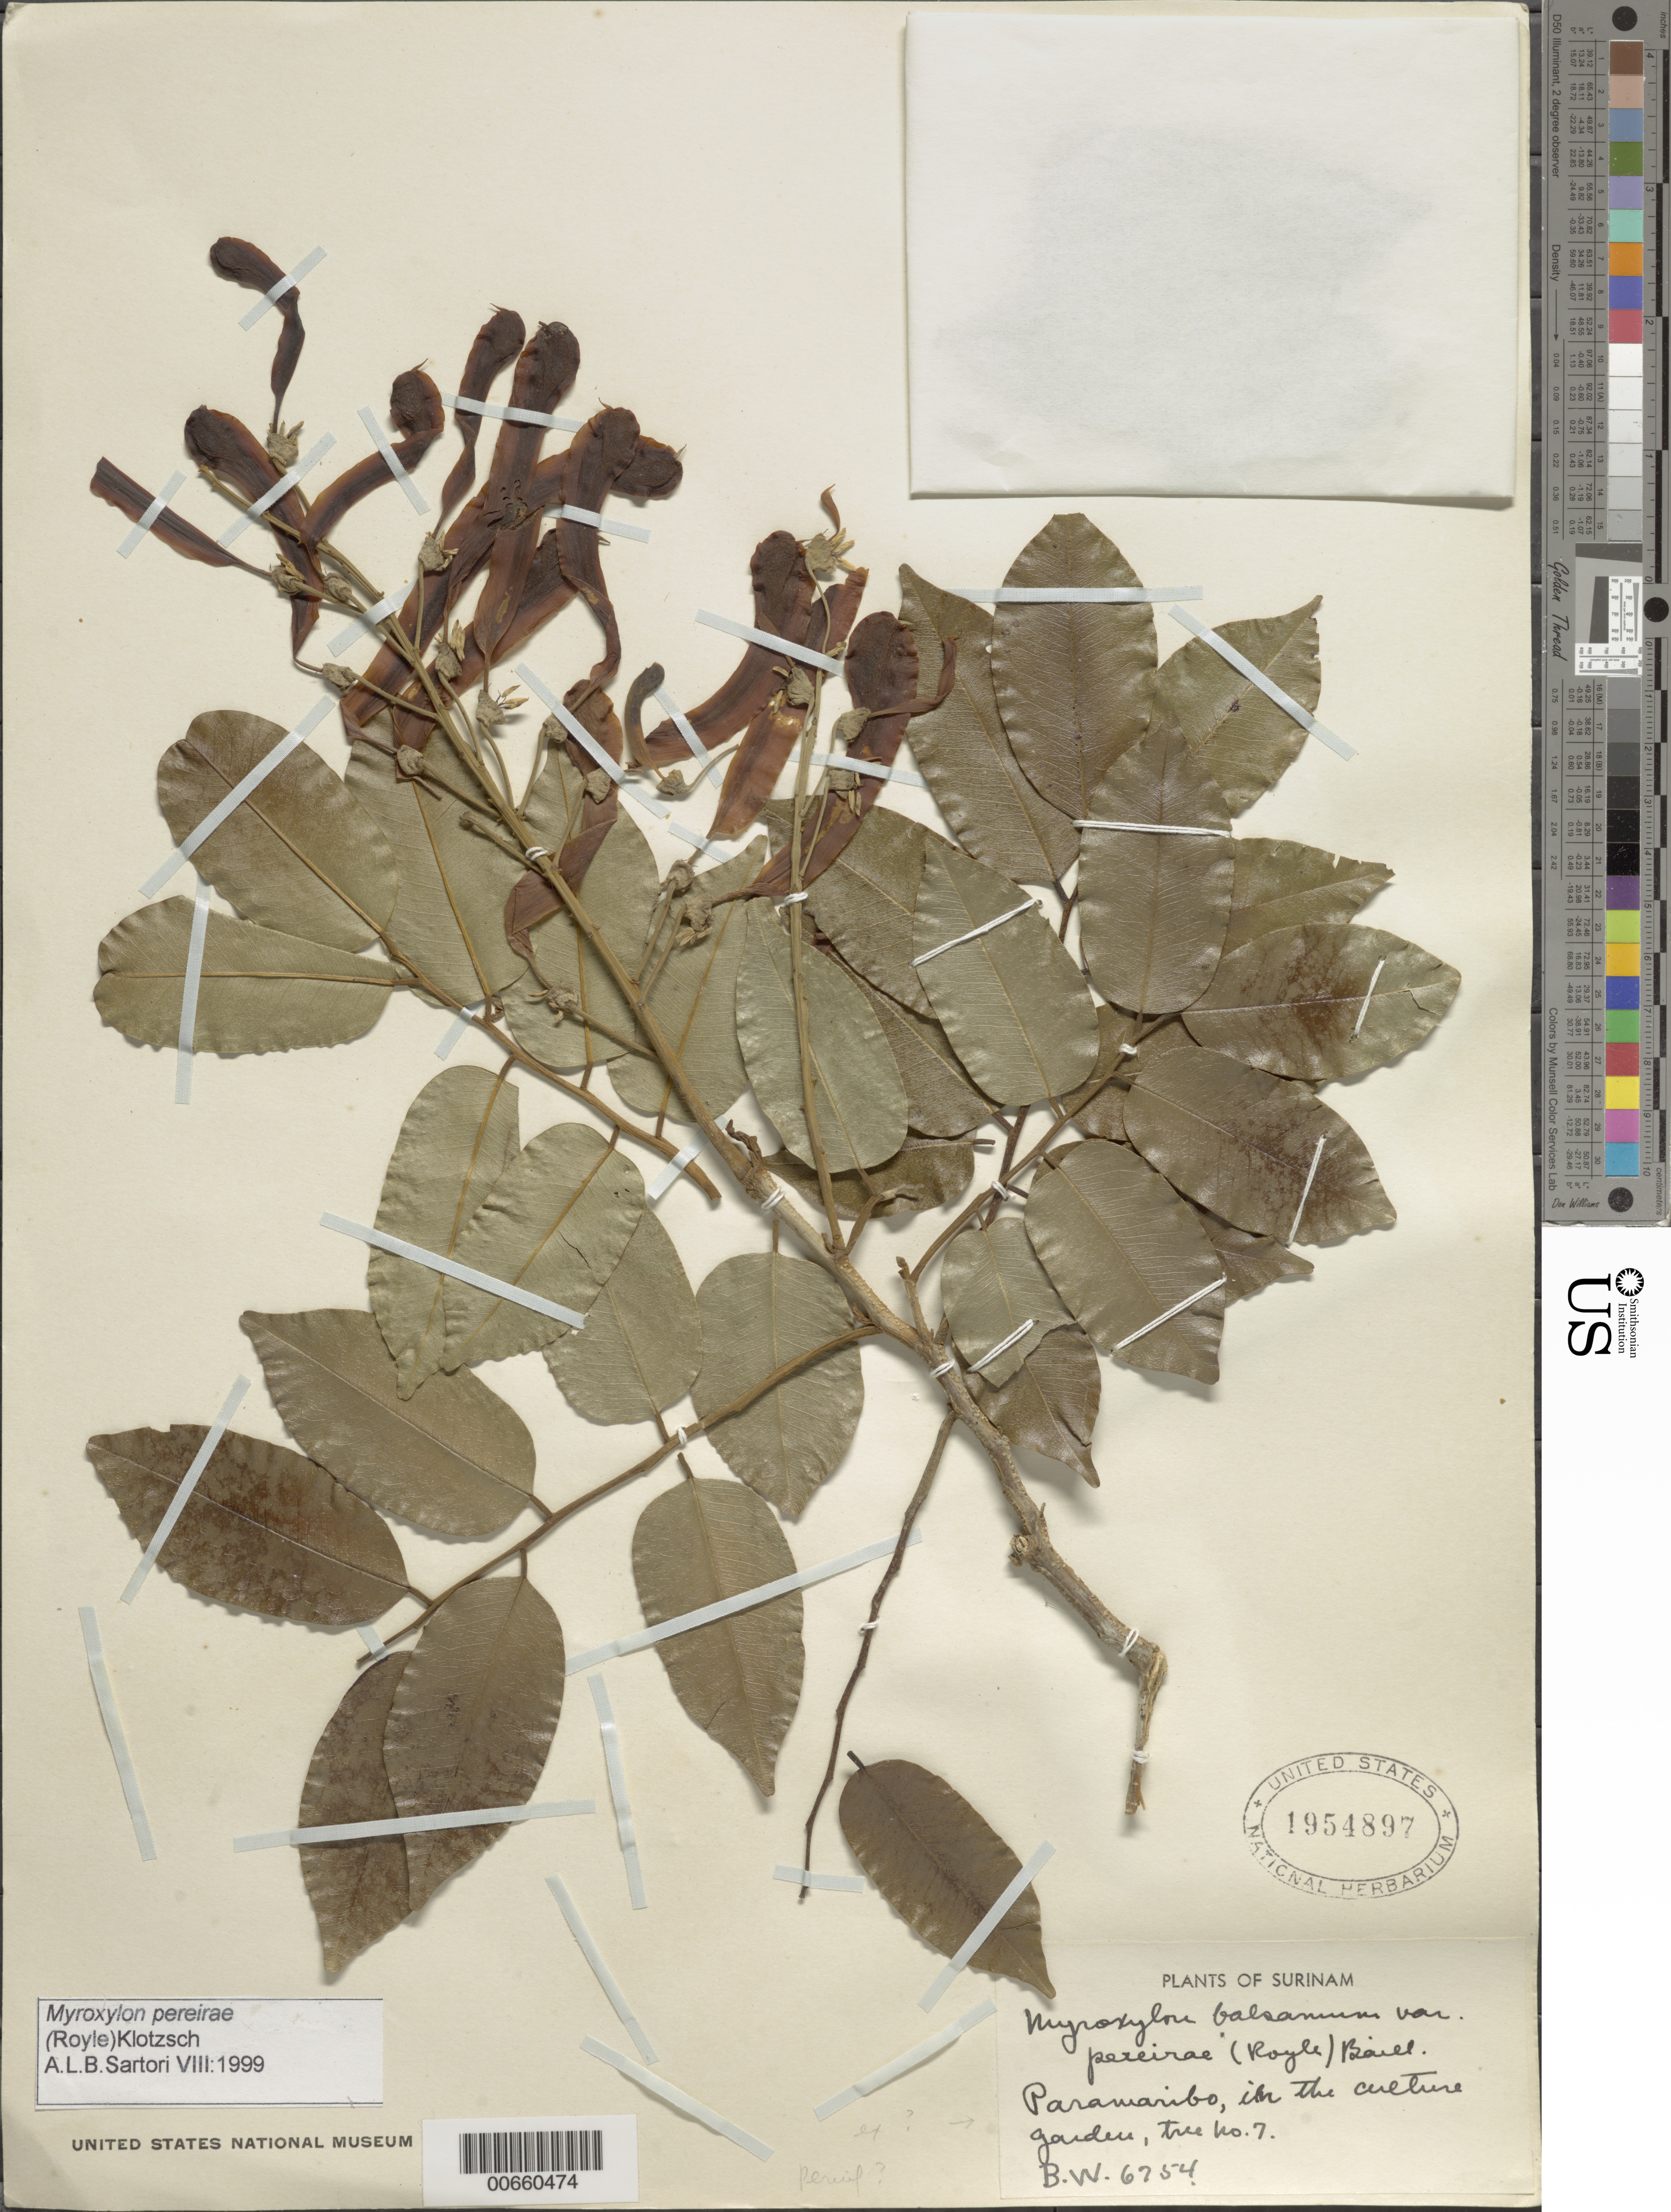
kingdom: Plantae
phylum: Tracheophyta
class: Magnoliopsida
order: Fabales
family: Fabaceae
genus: Myroxylon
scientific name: Myroxylon pereirae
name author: (Royle) Klotzsch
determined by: Sartori, Angela L. B.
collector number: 6754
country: Suriname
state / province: Brokopondo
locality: Paramaribo, Culture Garden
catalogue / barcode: US 1954897